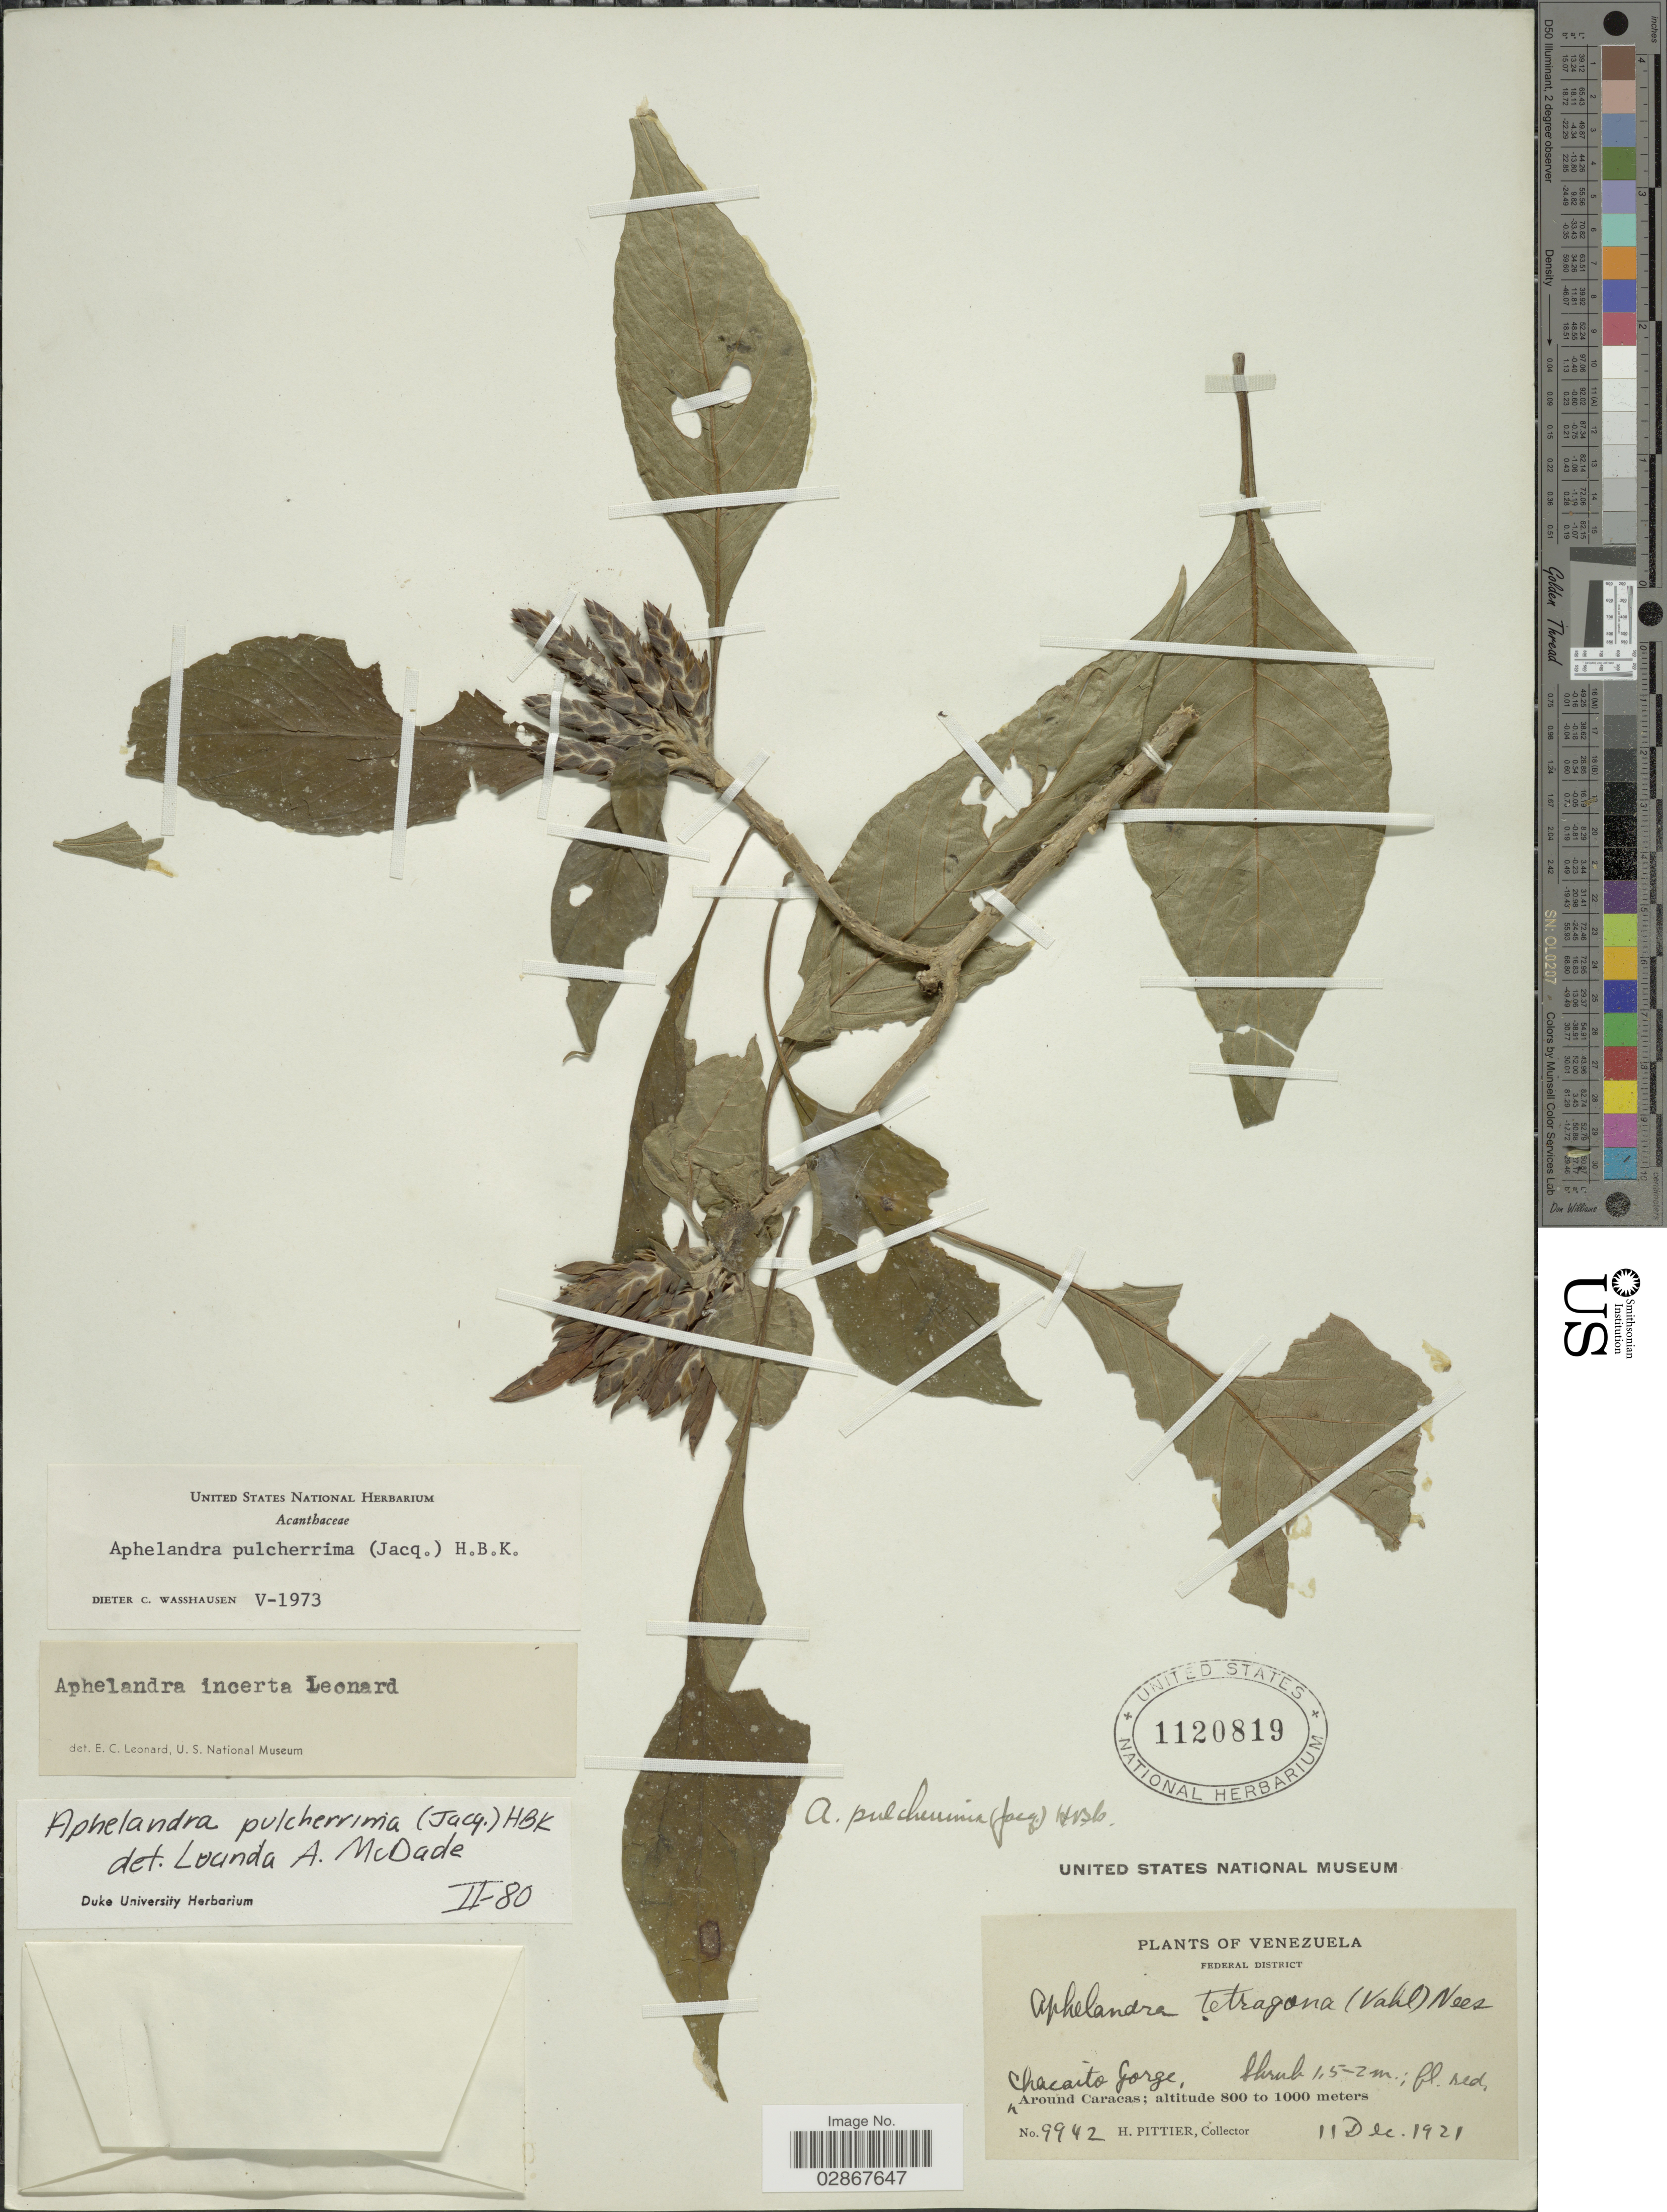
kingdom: Plantae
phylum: Tracheophyta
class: Magnoliopsida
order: Lamiales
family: Acanthaceae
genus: Aphelandra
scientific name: Aphelandra pulcherrima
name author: (Jacq.) Kunth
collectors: H. F. Pittier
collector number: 9942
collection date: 1921-12-11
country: Venezuela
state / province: Distrito Federal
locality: Federal District. Chacaito Gorge, Around Caracas.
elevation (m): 800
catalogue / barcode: US 1120819